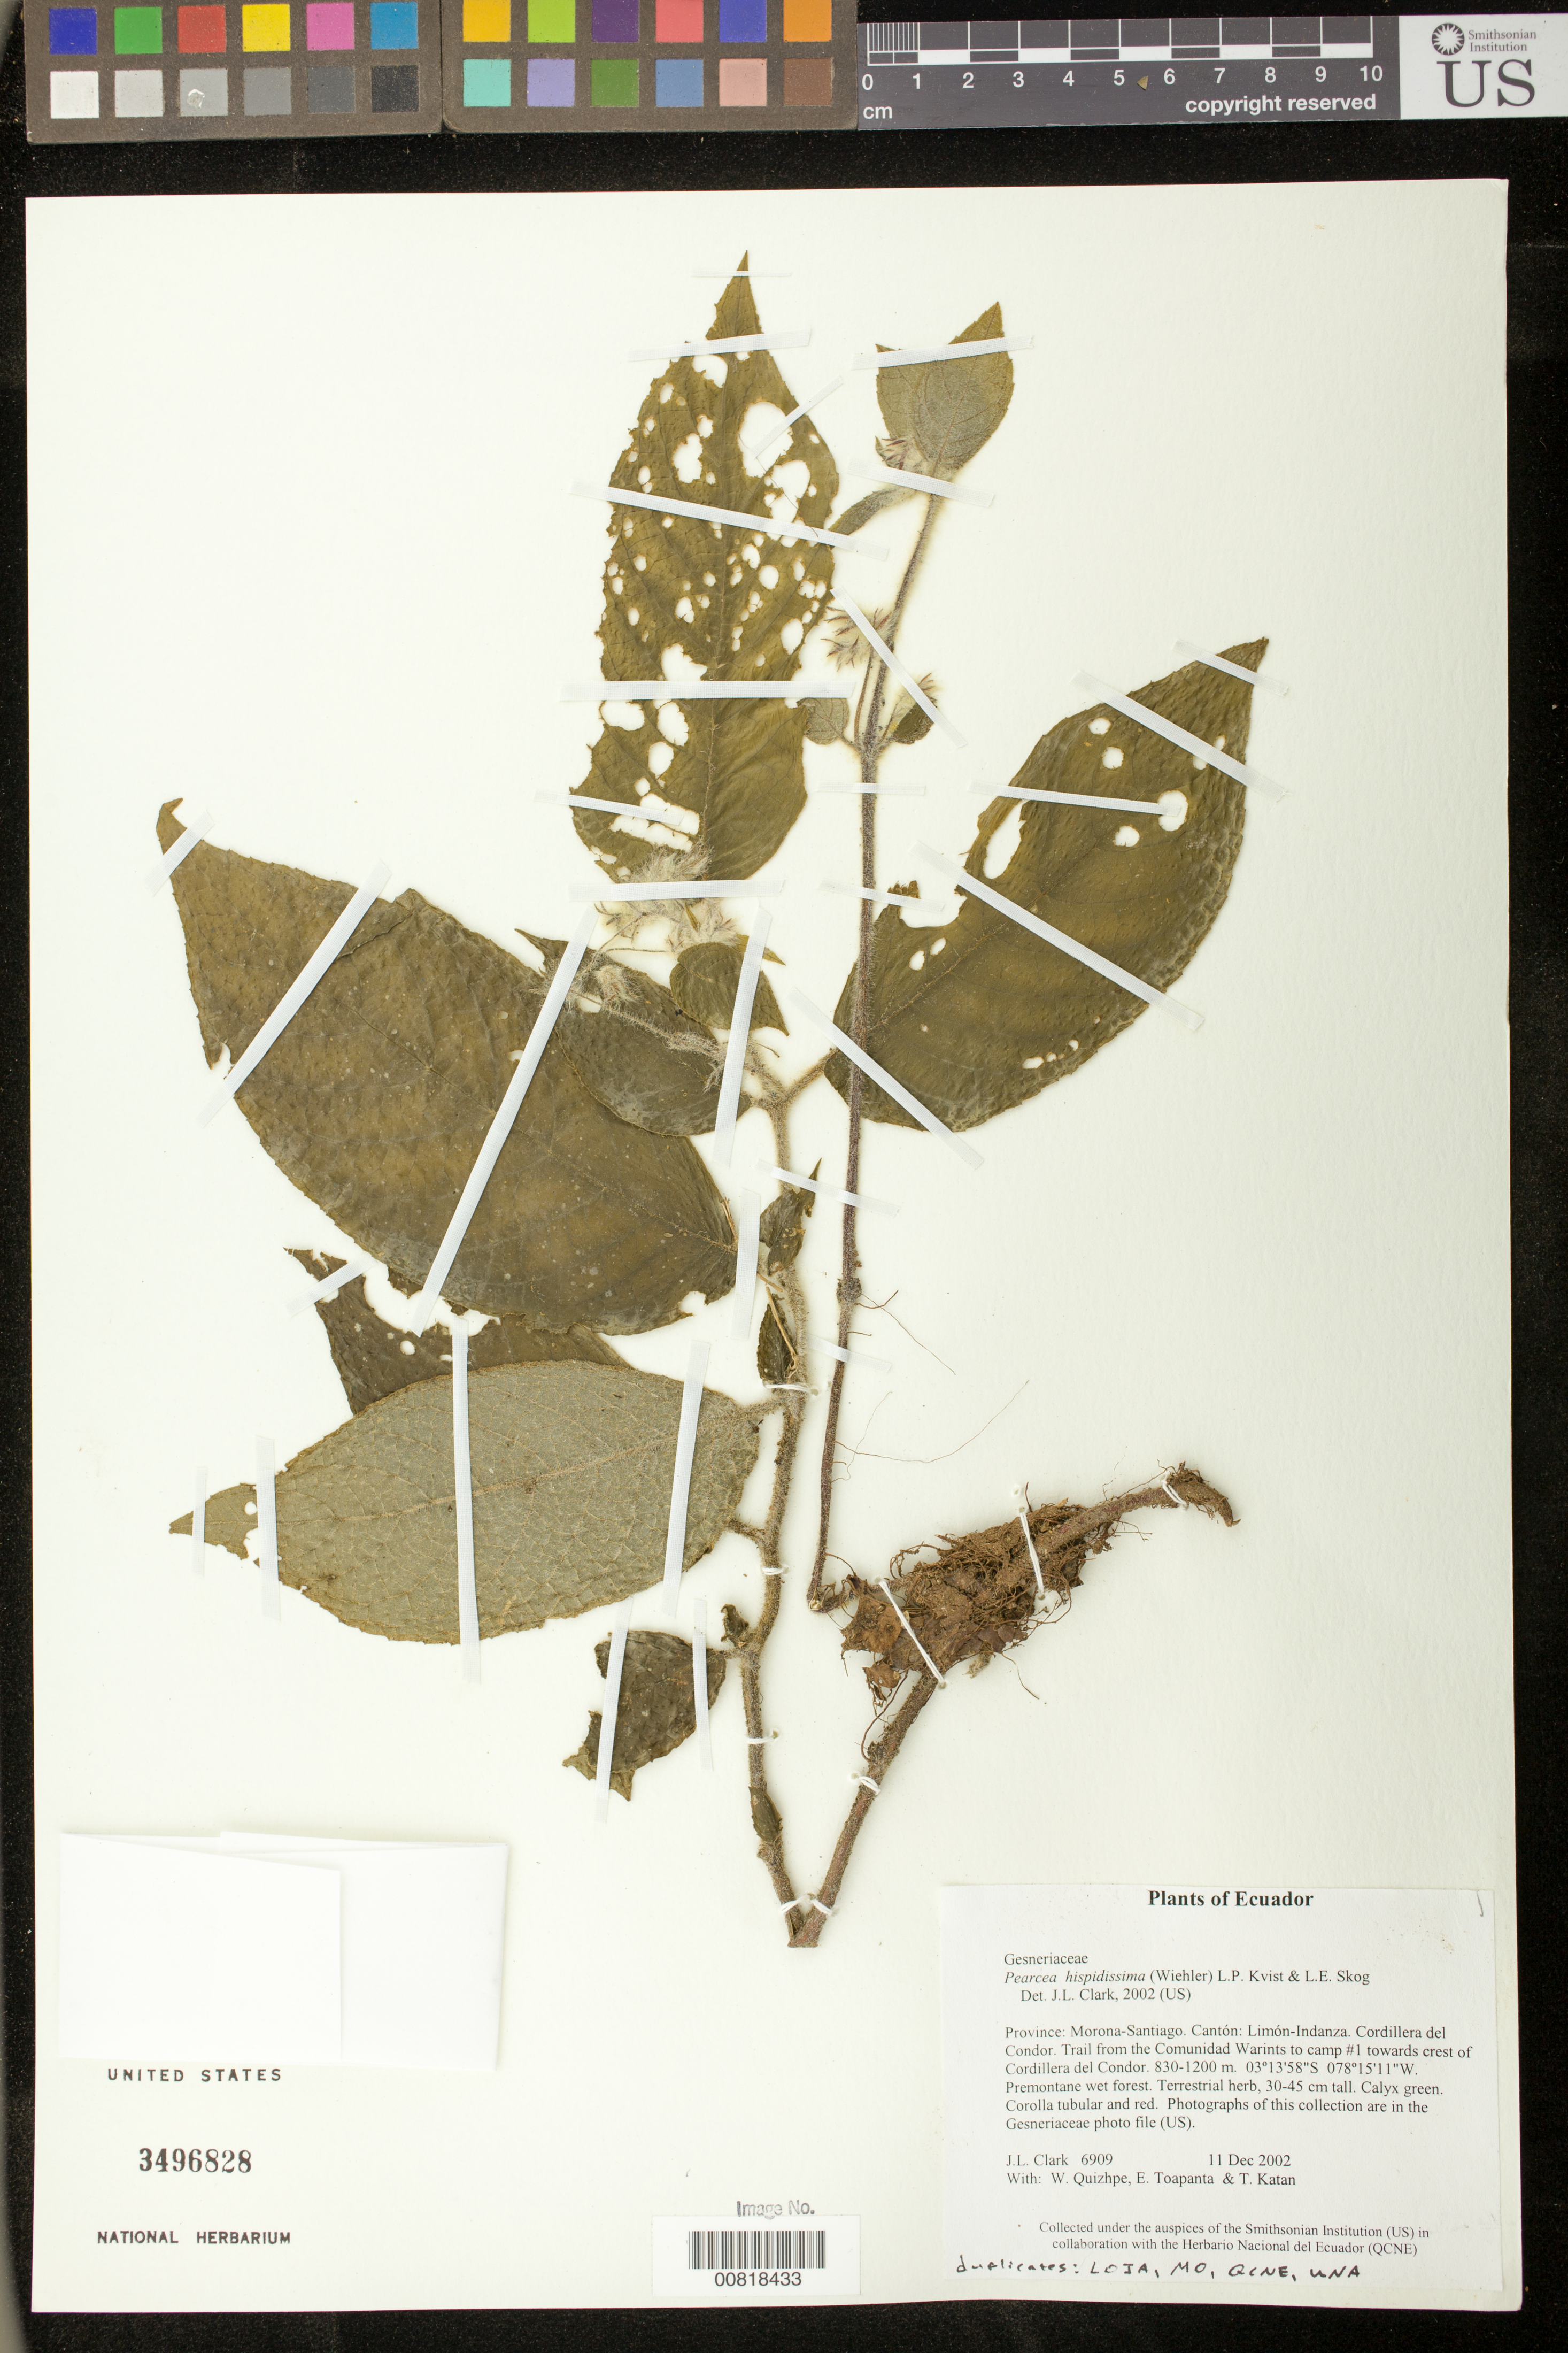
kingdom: Plantae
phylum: Tracheophyta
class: Magnoliopsida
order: Lamiales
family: Gesneriaceae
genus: Pearcea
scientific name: Pearcea hispidissima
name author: (Wiehler) L.P. Kvist & L.E. Skog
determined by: Clark, J. L., (SEL), The Marie Selby Botanical Garden (UNITED STATES)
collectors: J. L. Clark, W. Quizhpe, E. Toapanta & T. Katan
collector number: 6909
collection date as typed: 11 Dec 2002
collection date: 2002-12-11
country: Ecuador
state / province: Morona-Santiago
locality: Limón-Indanza. Cordillera del Condor. Trail from the Comunidad Warints to camp #1 towards crest of Cordillera del Condor.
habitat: Premontane wet forest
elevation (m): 830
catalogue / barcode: US 3496828